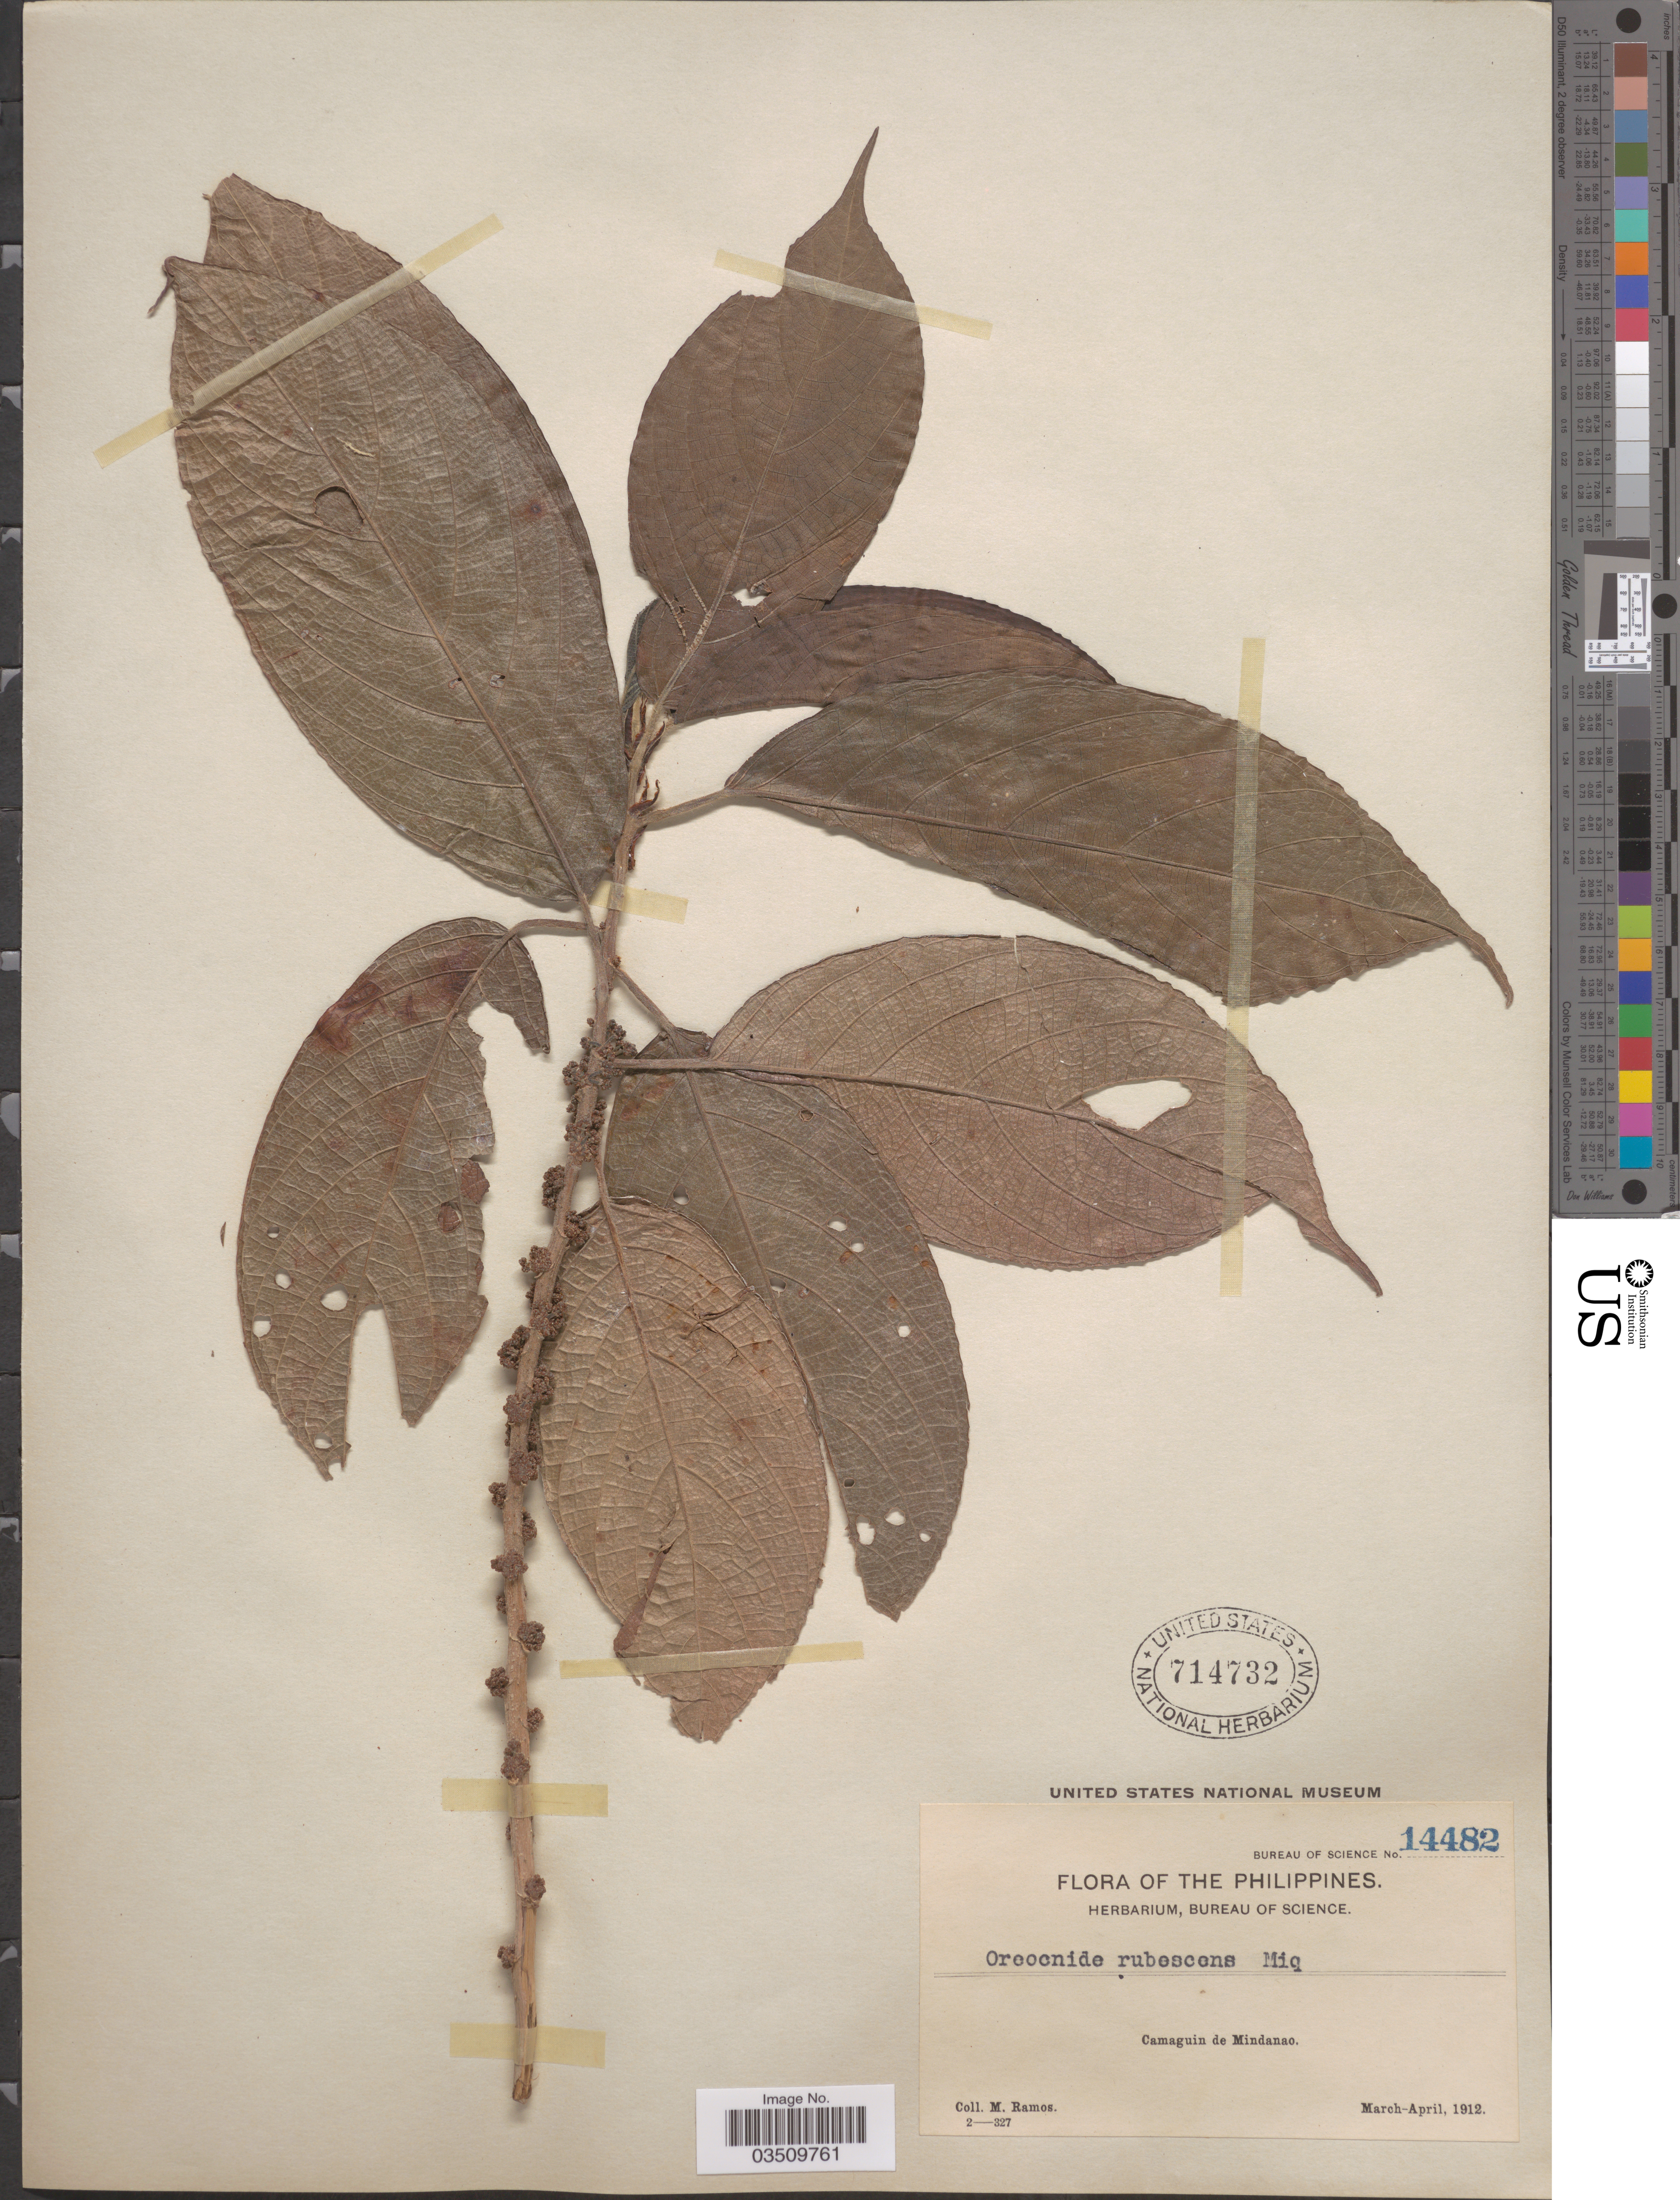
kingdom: Plantae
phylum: Tracheophyta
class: Magnoliopsida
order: Rosales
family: Urticaceae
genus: Oreocnide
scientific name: Oreocnide rubescens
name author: (Blume) Miq.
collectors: M. Ramos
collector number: Bureau of Science 14482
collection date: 1912-03/1912-04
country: Philippines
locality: Camaguin de Mindanao.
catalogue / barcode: US 714732